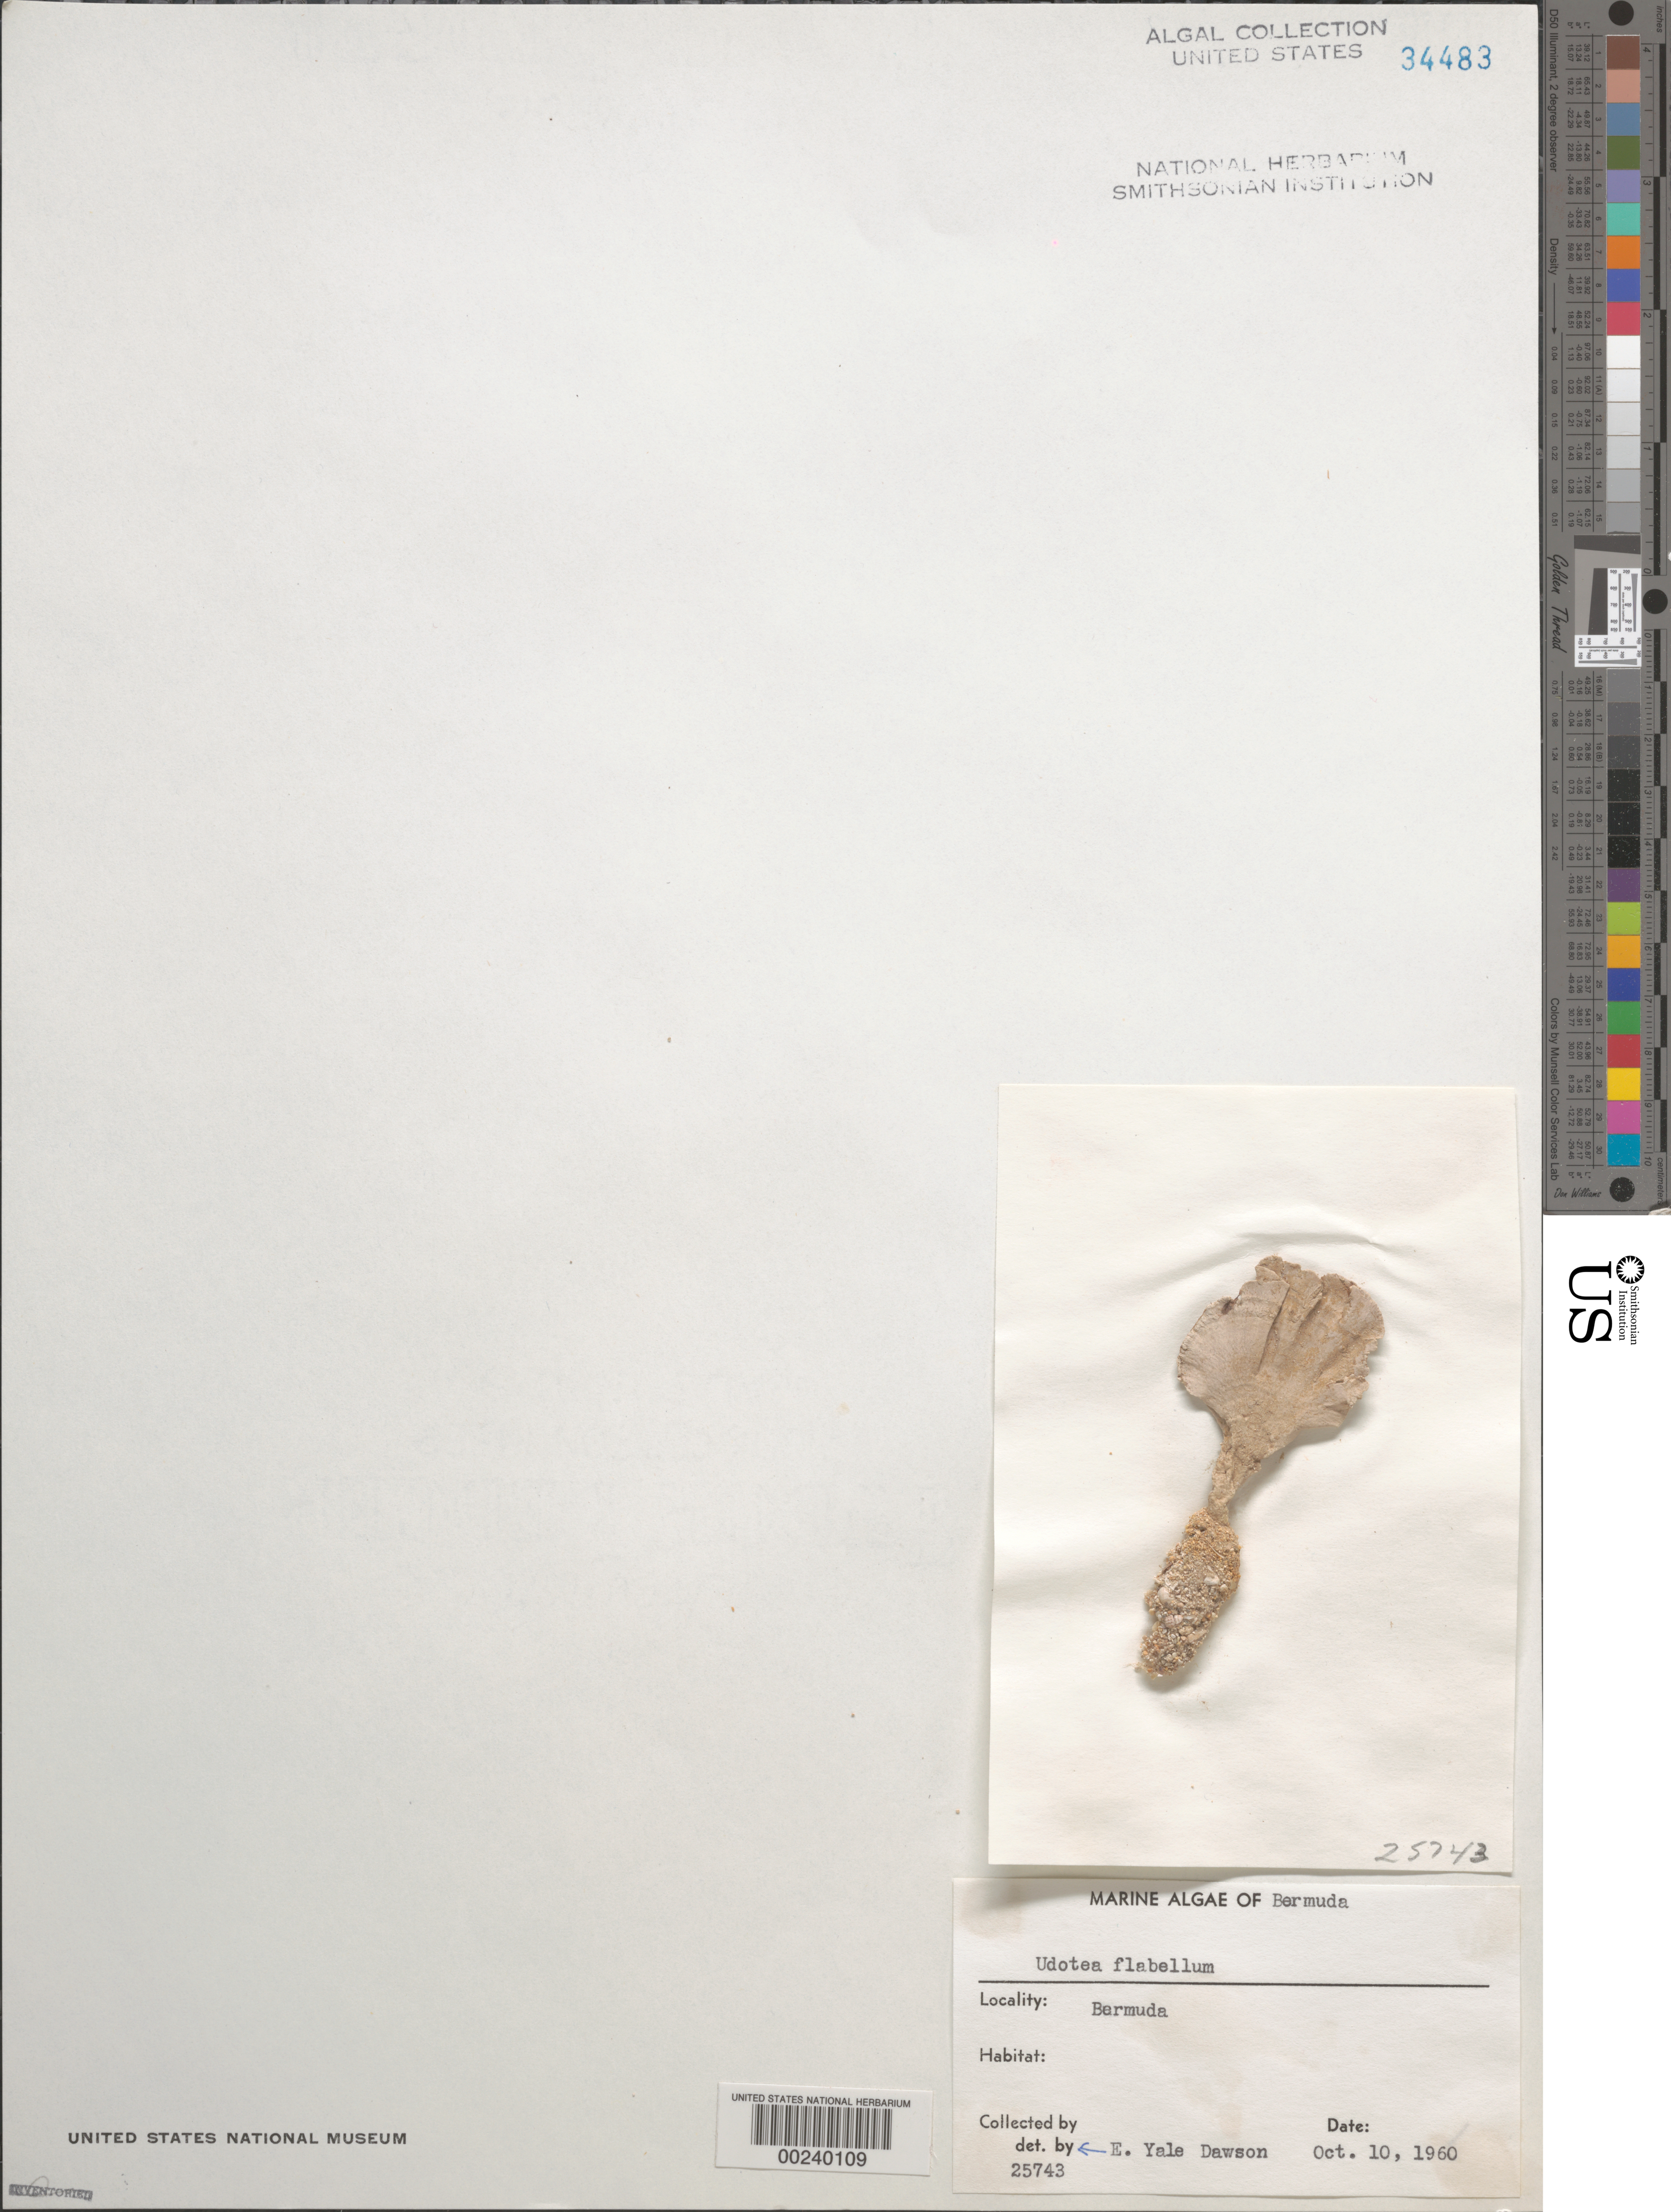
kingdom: Plantae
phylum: Chlorophyta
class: Ulvophyceae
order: Bryopsidales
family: Udoteaceae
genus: Udotea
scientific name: Udotea flabellum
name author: (J. Ellis & Sol.) M. Howe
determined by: Dawson, E. Y.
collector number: EYD 25743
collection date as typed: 10 Oct 1960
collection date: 1960-10-10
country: Bermuda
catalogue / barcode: US 34483